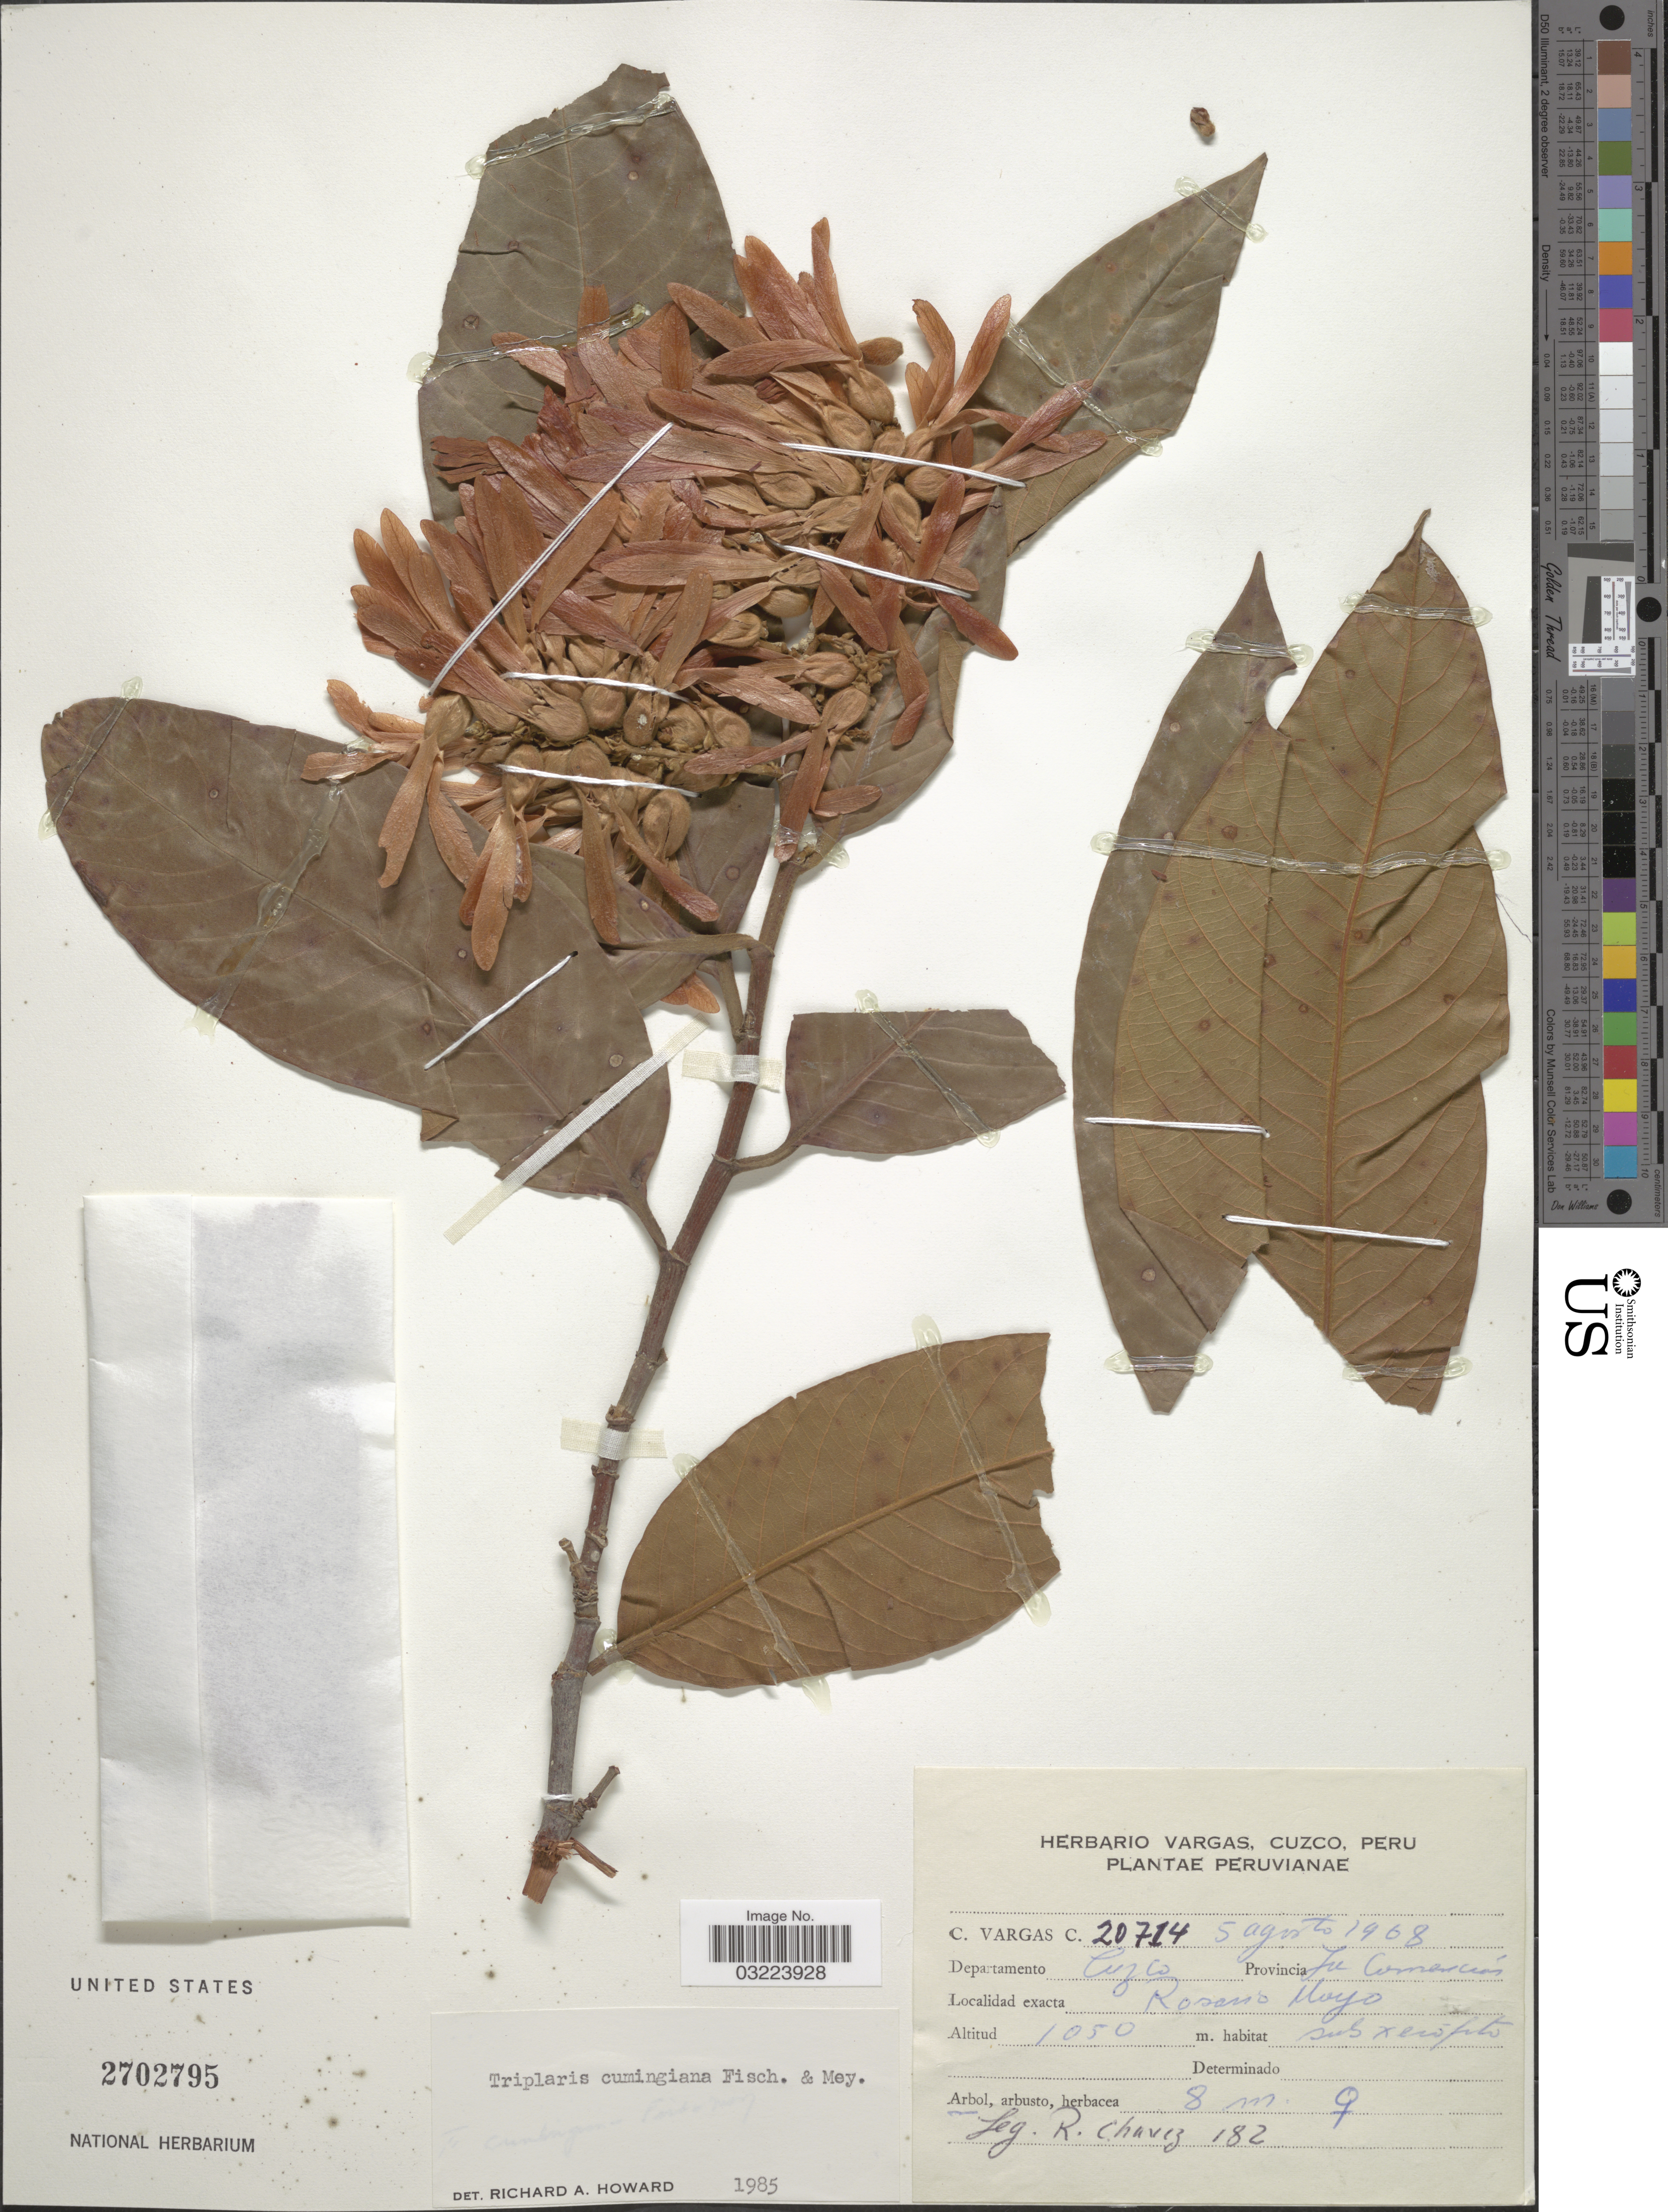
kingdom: Plantae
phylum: Tracheophyta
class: Magnoliopsida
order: Caryophyllales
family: Polygonaceae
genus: Triplaris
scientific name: Triplaris cumingiana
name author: Fisch. & C.A. Mey. ex C.A. Mey.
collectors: R. Chávez & C. Vargas Calderón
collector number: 182/20714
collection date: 1968-08-05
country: Peru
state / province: Cusco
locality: Departamento Cuzco. Provincia La Convención. Rosario Mayo.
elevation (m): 1050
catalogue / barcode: US 2702795